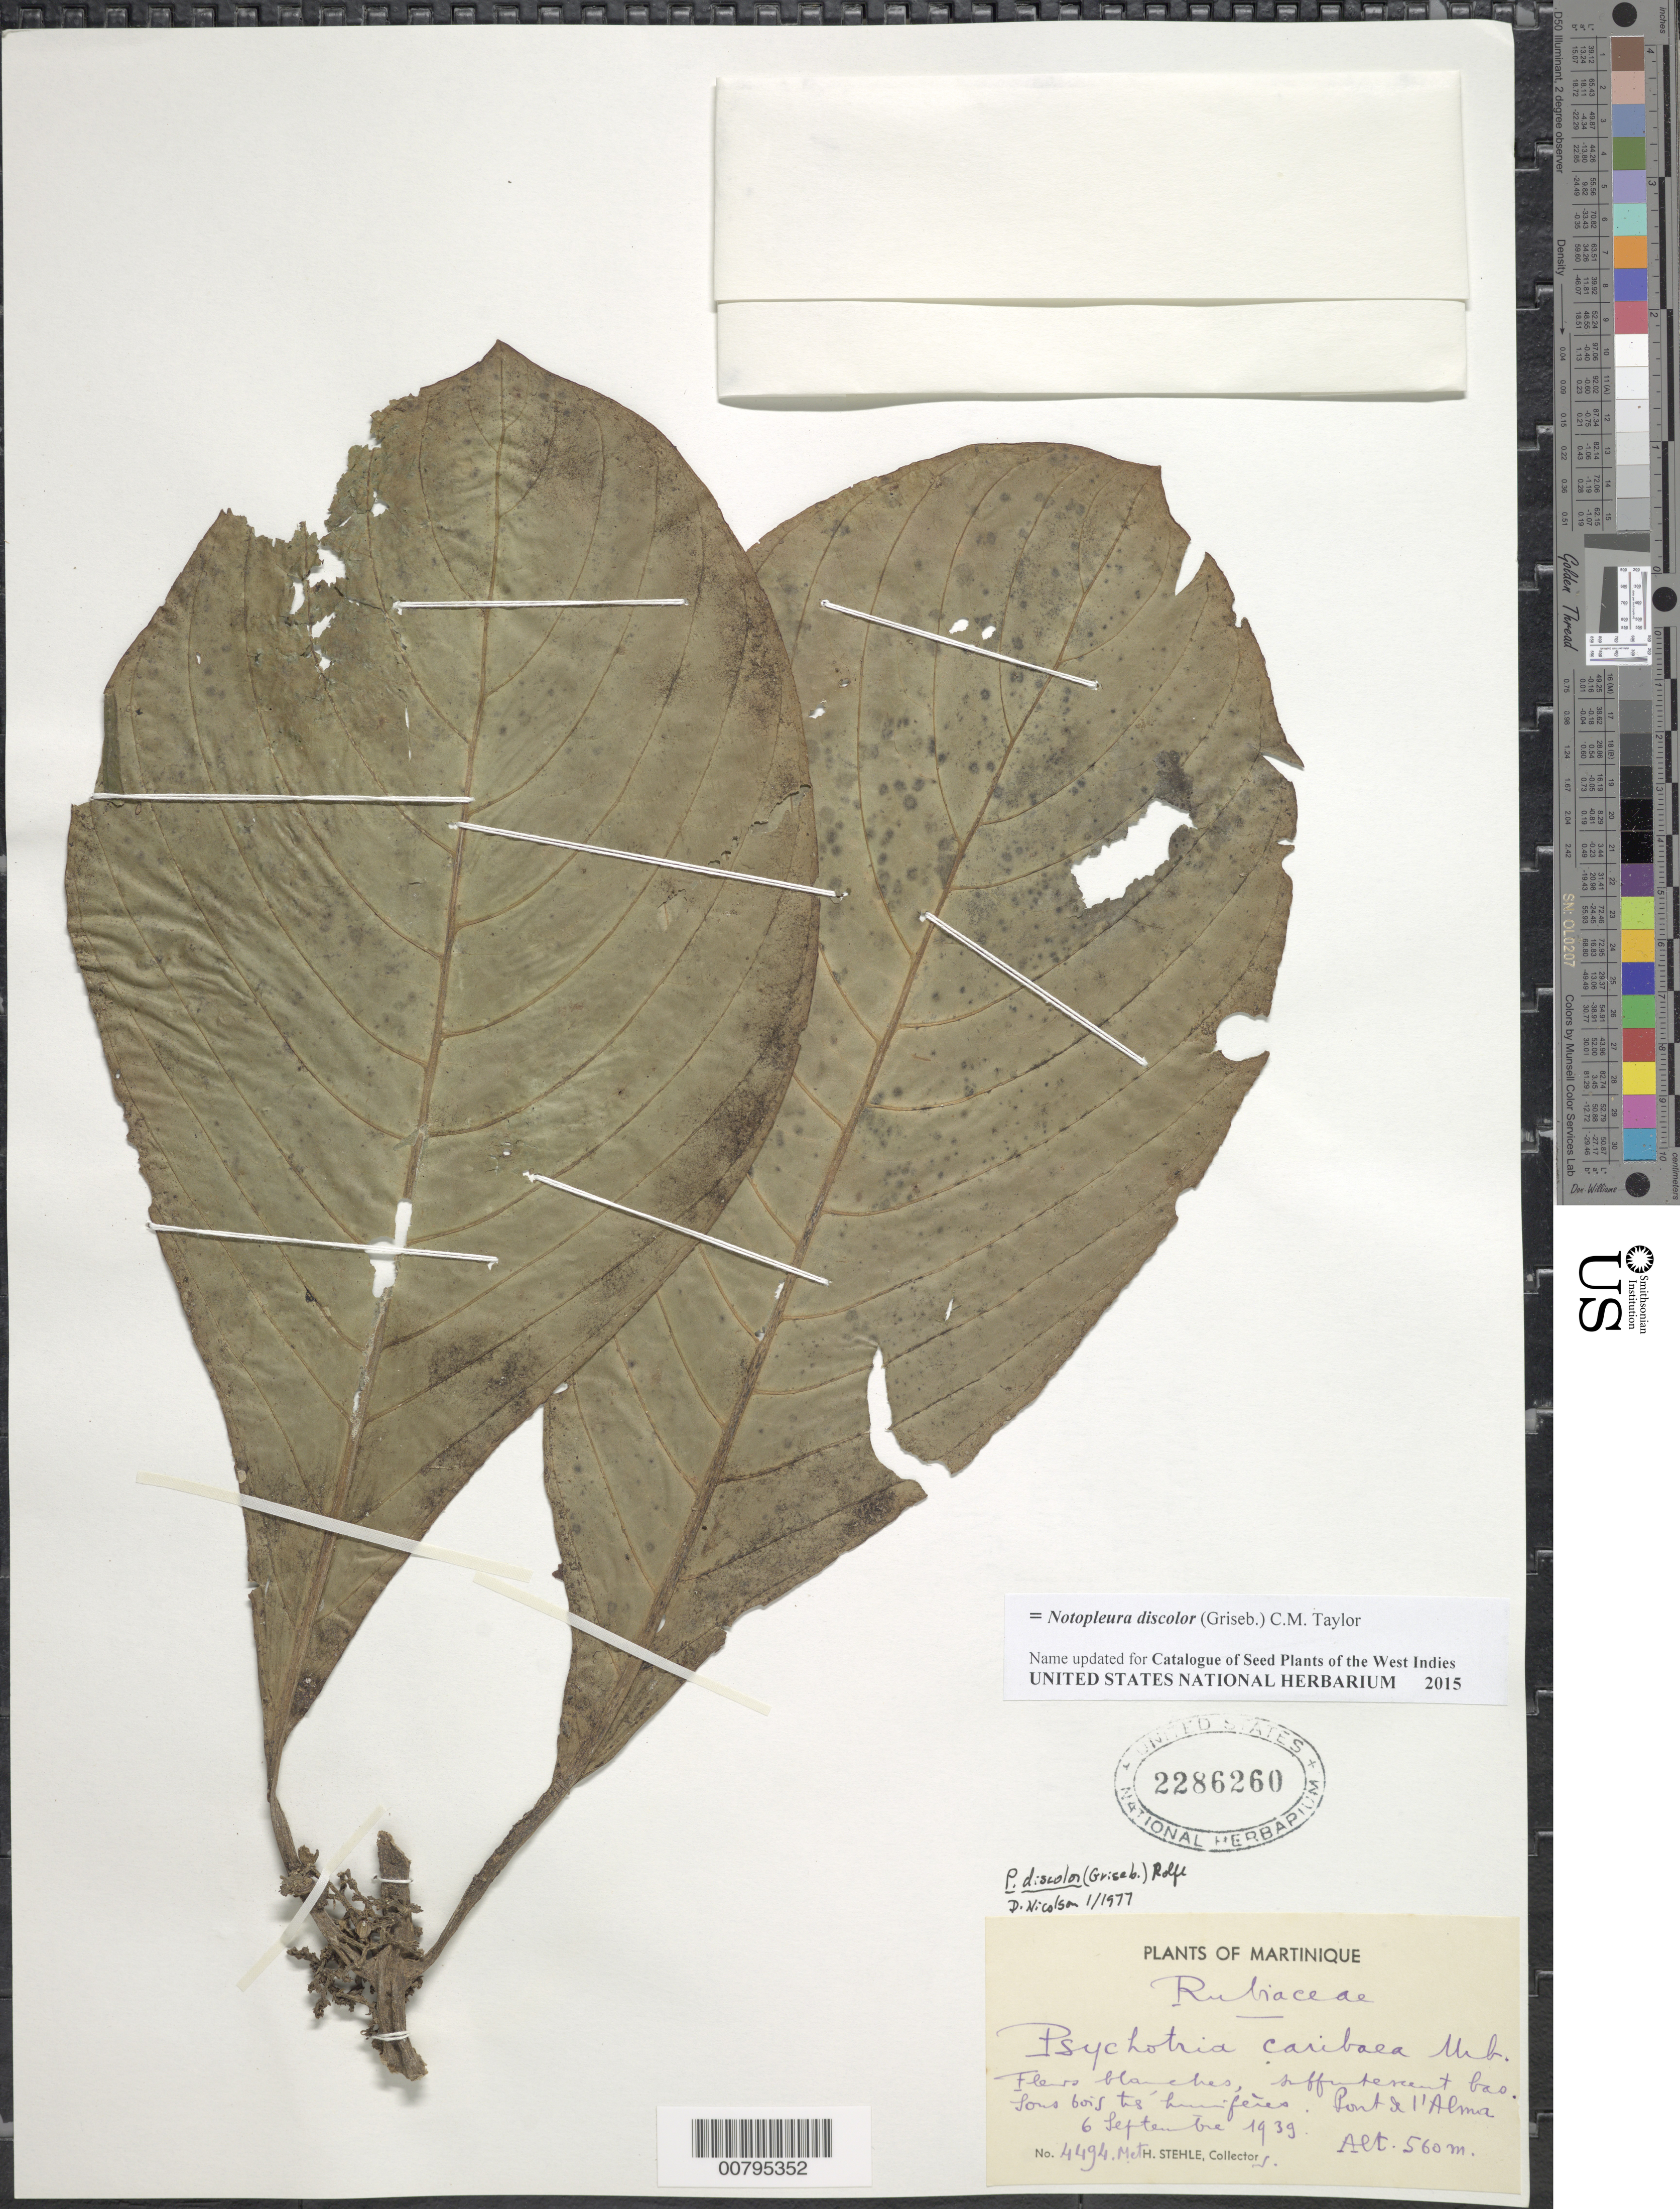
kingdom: Plantae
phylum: Tracheophyta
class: Magnoliopsida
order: Gentianales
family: Rubiaceae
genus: Notopleura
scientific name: Notopleura discolor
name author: (Griseb.) C.M. Taylor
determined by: Nicolson, Dan H.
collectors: H. Stehlé & M. Stehlé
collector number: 4494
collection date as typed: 06 Sep 1939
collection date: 1939-09-06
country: Martinique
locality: Pont de L'Alma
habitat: Sous bois trés humifères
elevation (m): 560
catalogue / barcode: US 2286260